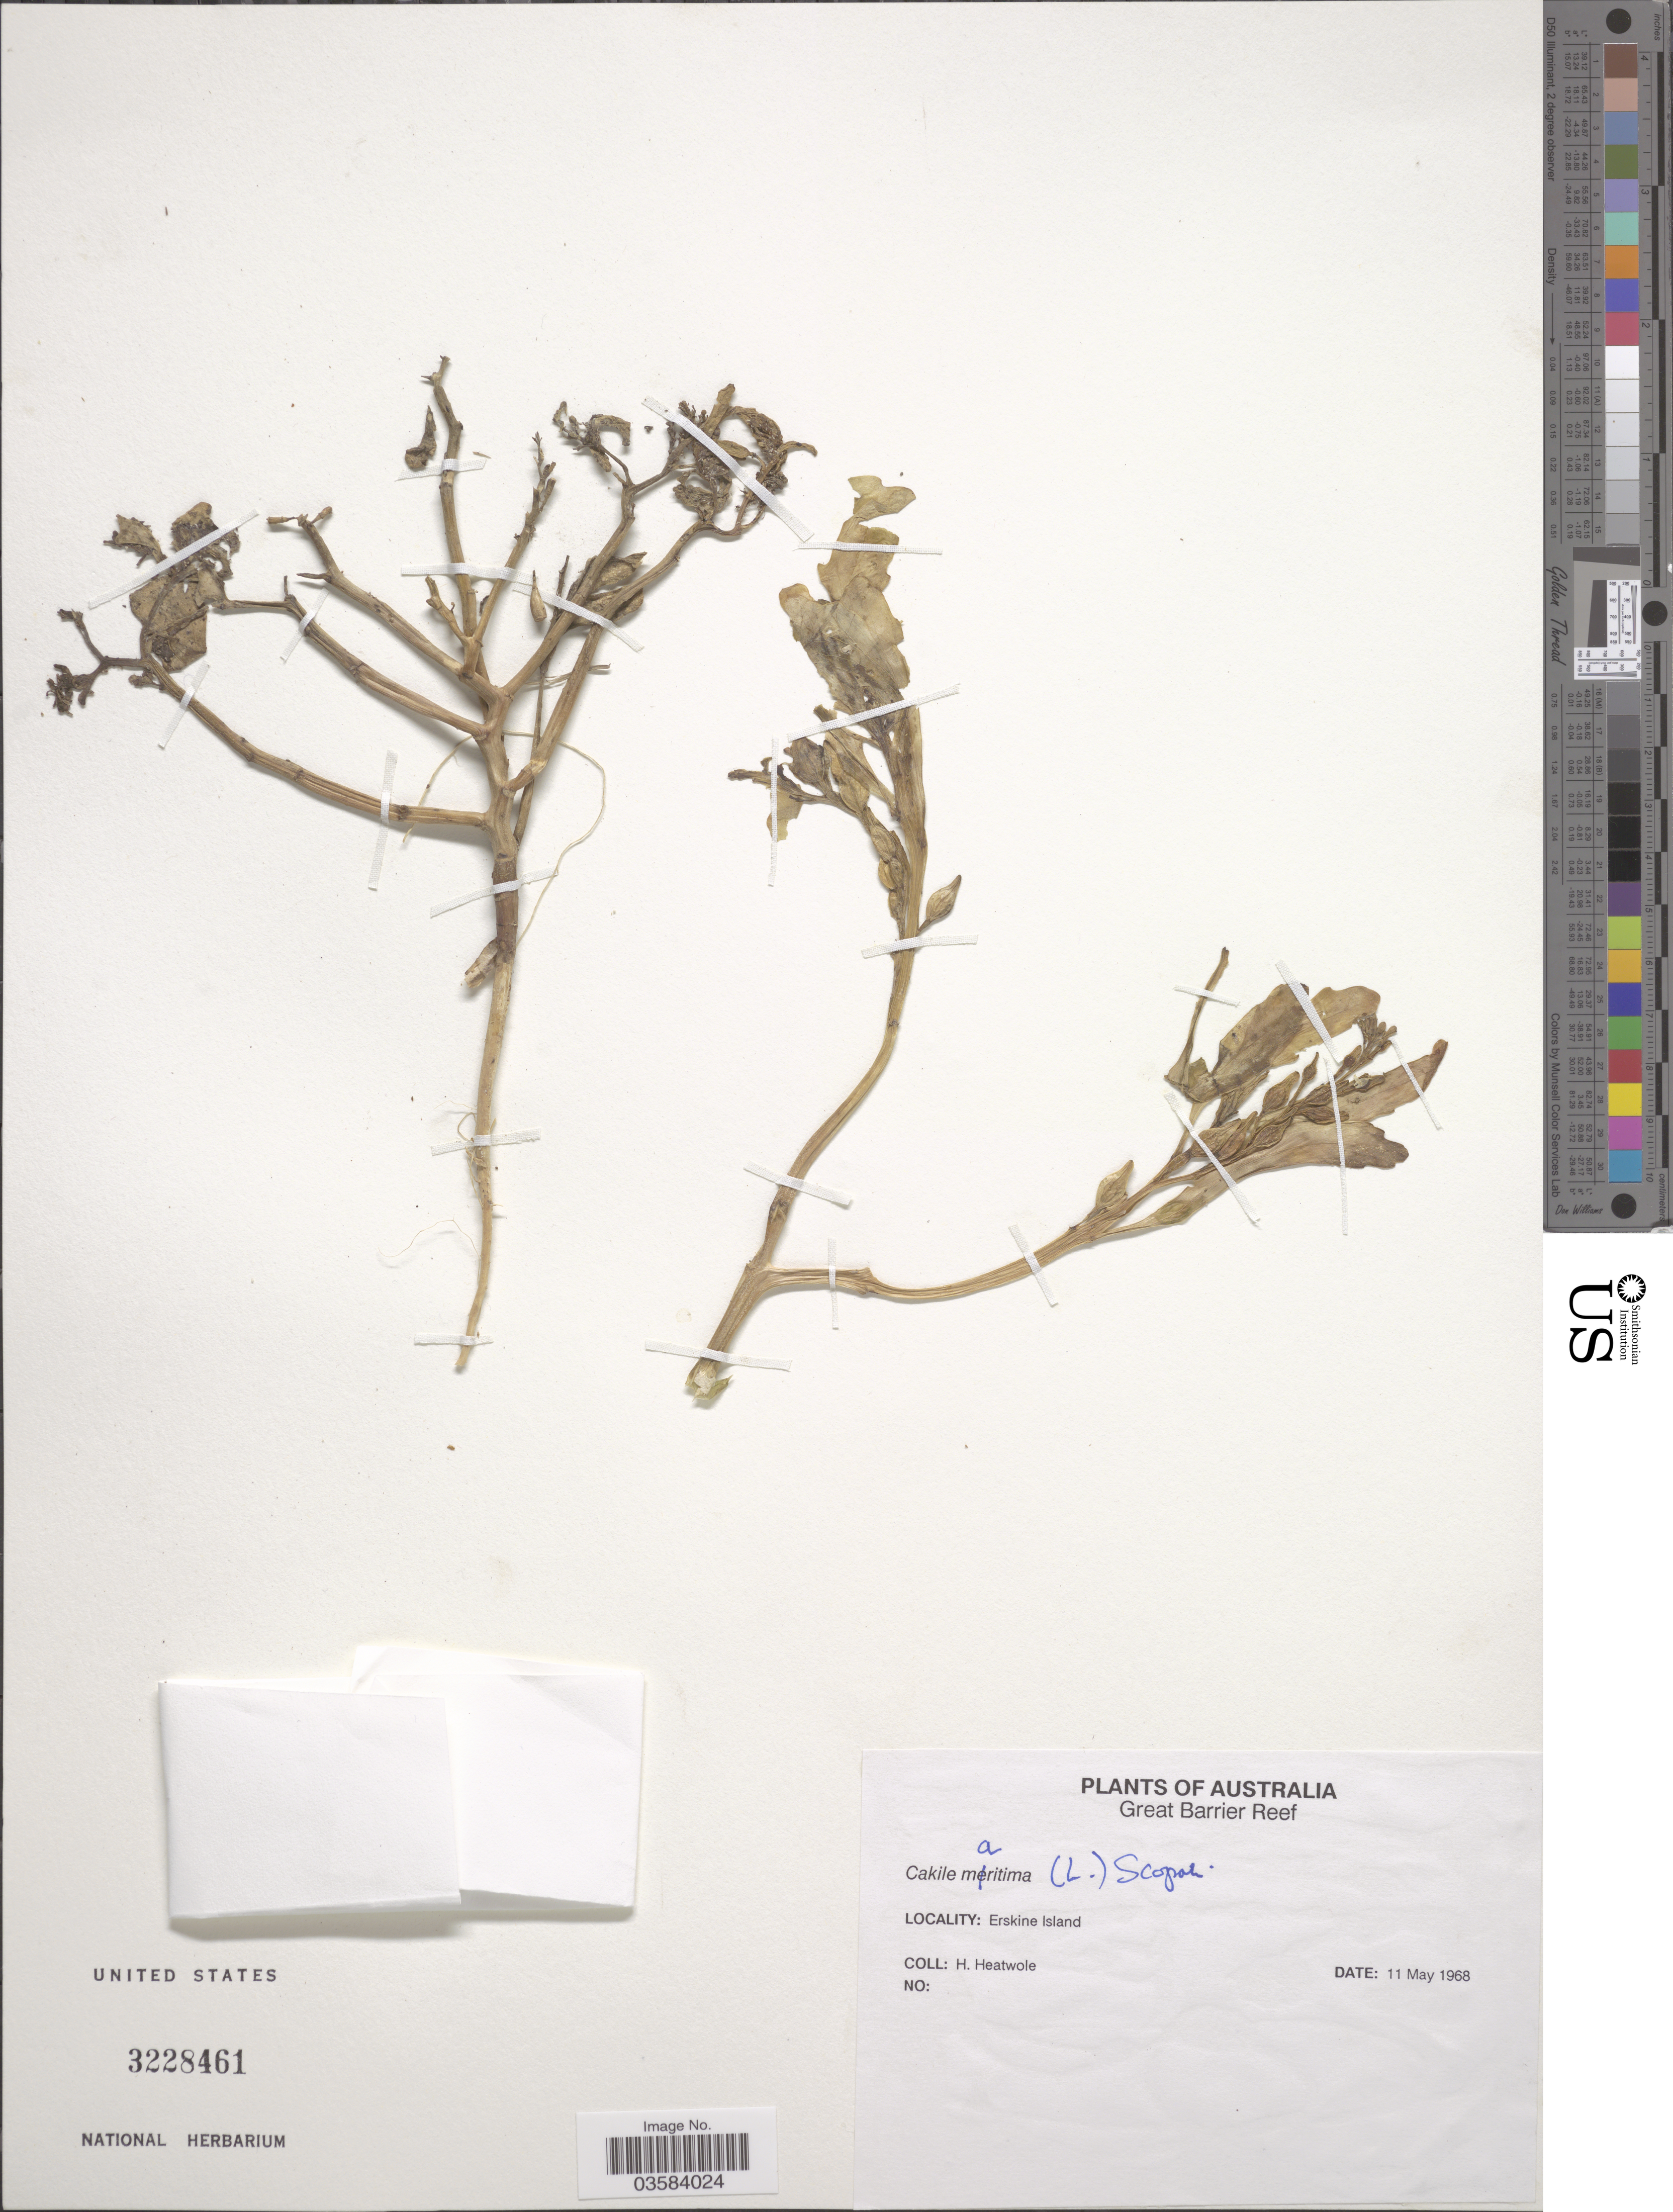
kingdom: Plantae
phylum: Tracheophyta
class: Magnoliopsida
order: Brassicales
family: Brassicaceae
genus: Cakile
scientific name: Cakile maritima subsp. baltica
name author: (Rouy & Foucaud) Hyl. ex P.W. Ball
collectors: H. Heatwole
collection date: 1968-05-11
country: Australia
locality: Great Barrier Reef. Erskine Island.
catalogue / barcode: US 3228461